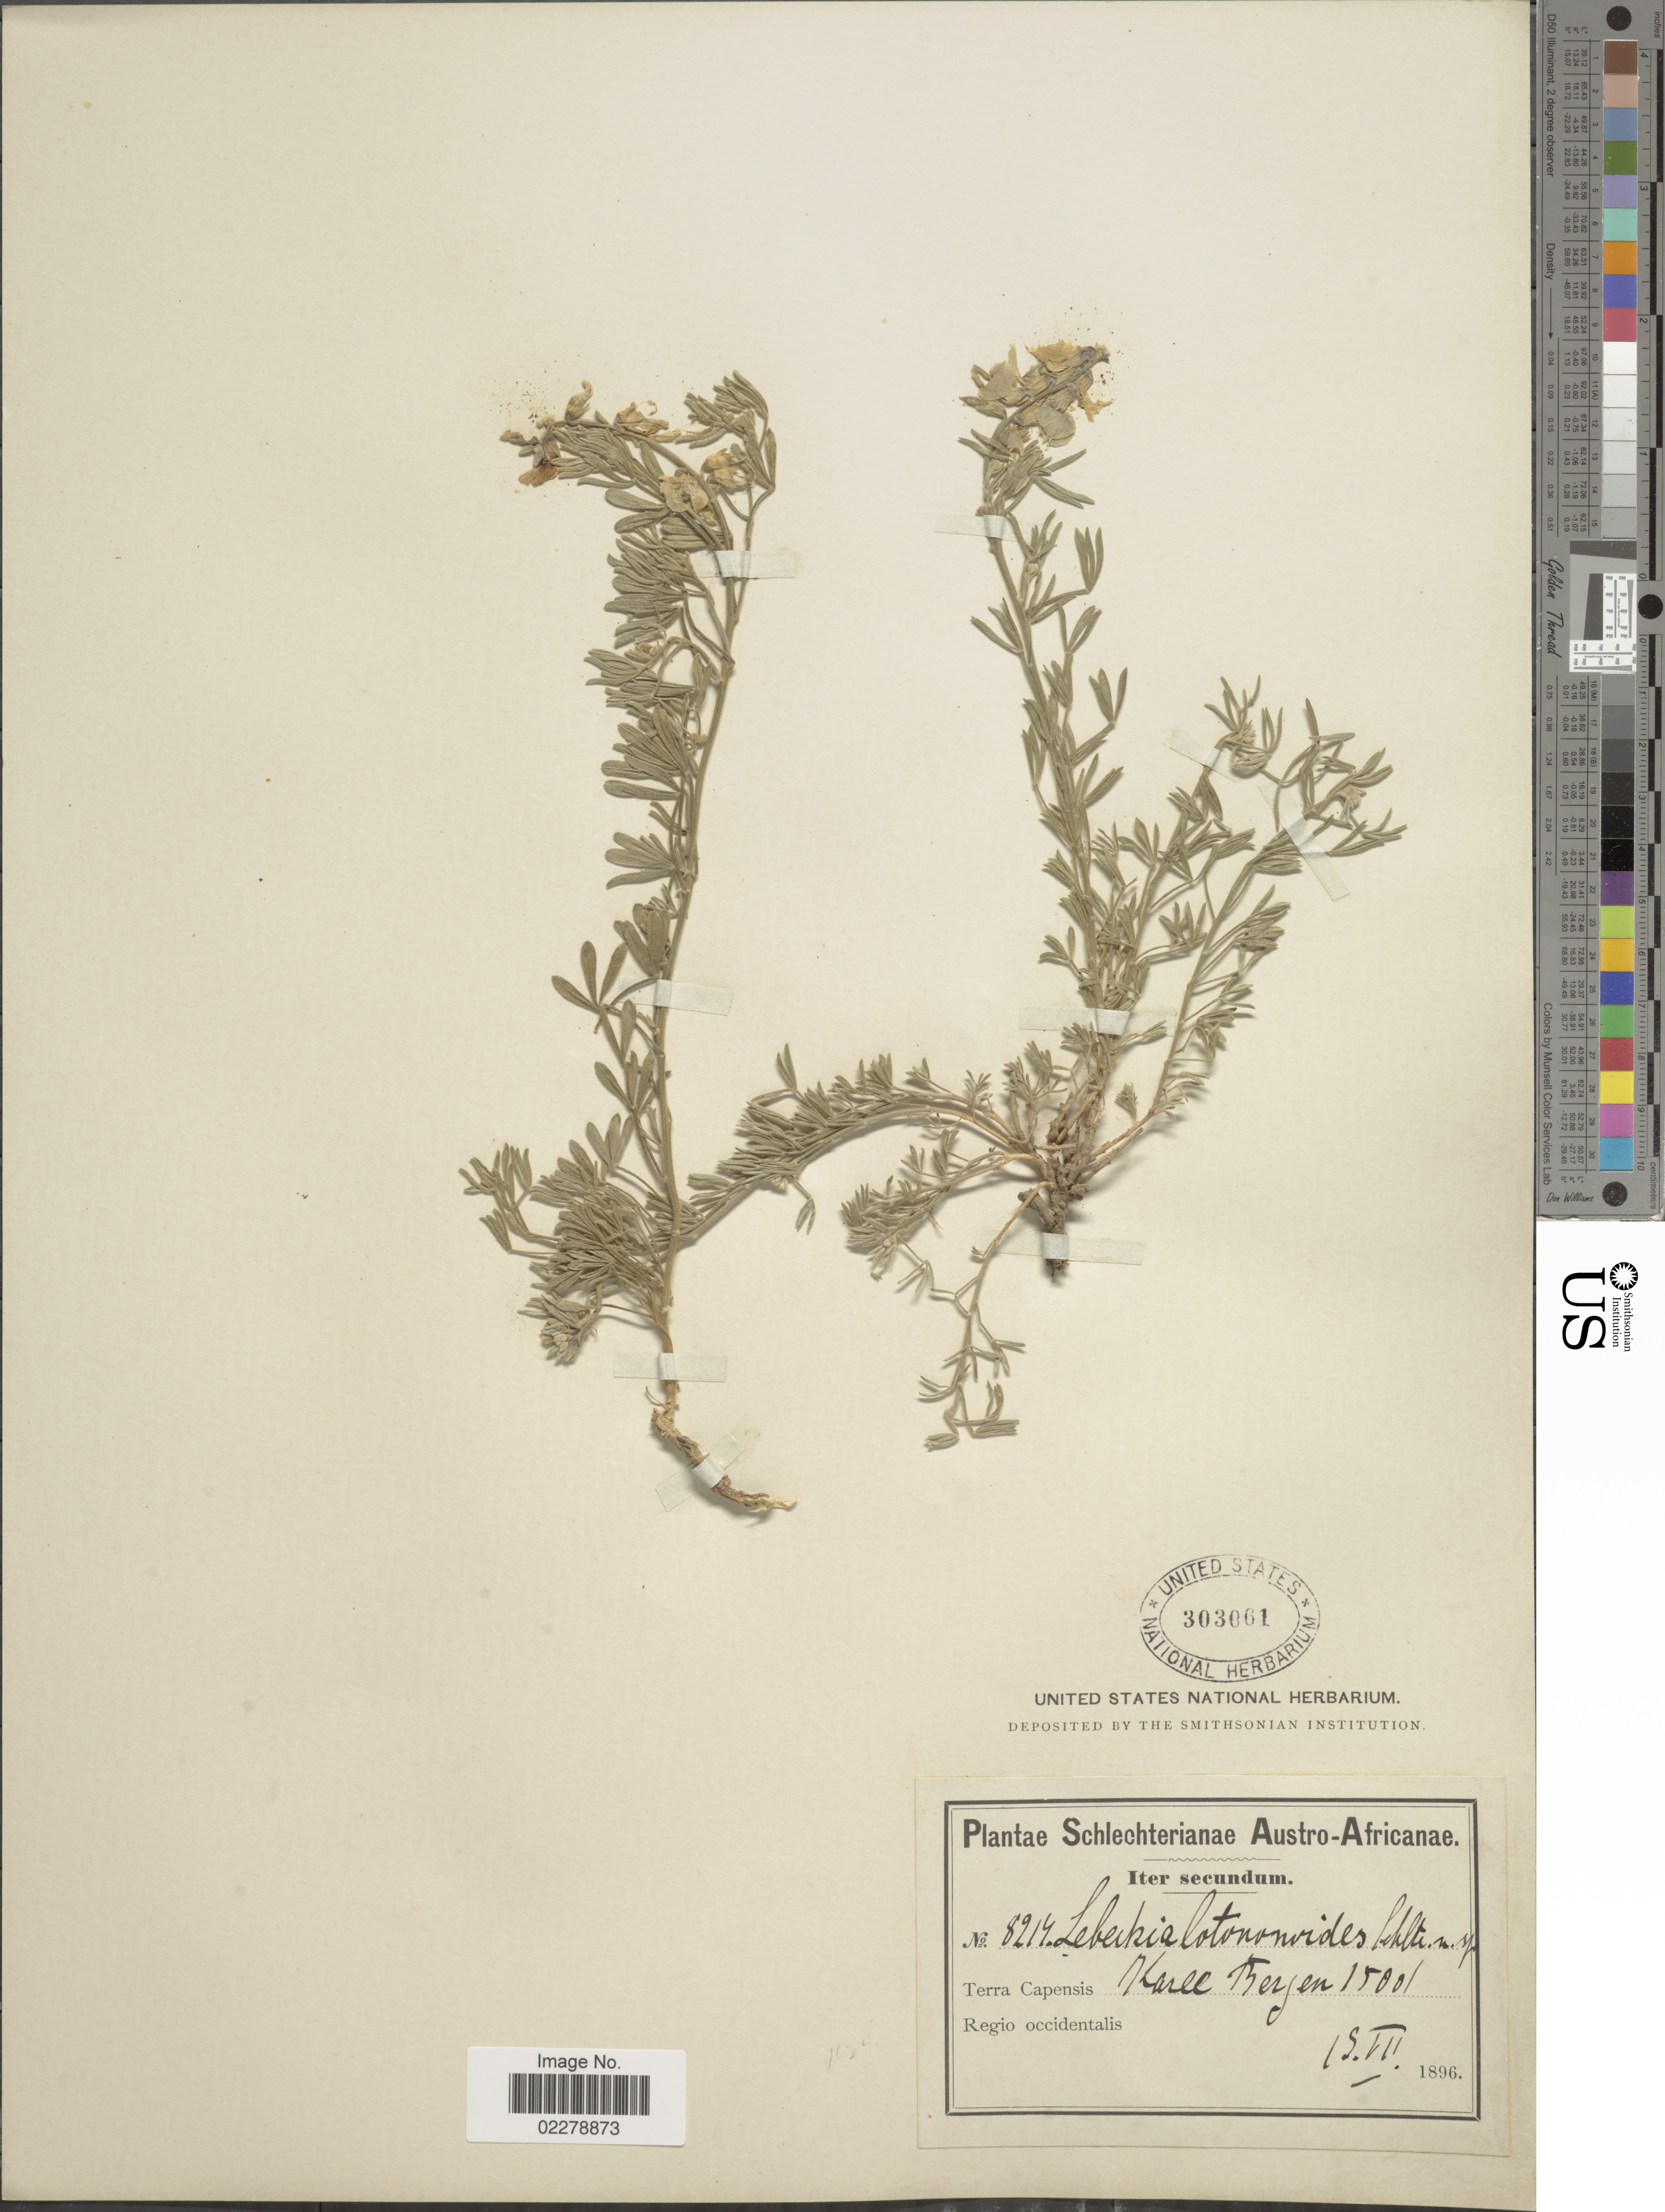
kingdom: Plantae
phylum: Tracheophyta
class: Magnoliopsida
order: Fabales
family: Fabaceae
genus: Lebeckia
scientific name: Lebeckia lotonoides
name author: Schltr.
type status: Type Collection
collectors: Schlechter, --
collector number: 8214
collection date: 1896-12-19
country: South Africa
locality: Austro- africanae. Terra Capensis, Karll Berjen, Regio occidentalis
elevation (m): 457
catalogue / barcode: US 303061